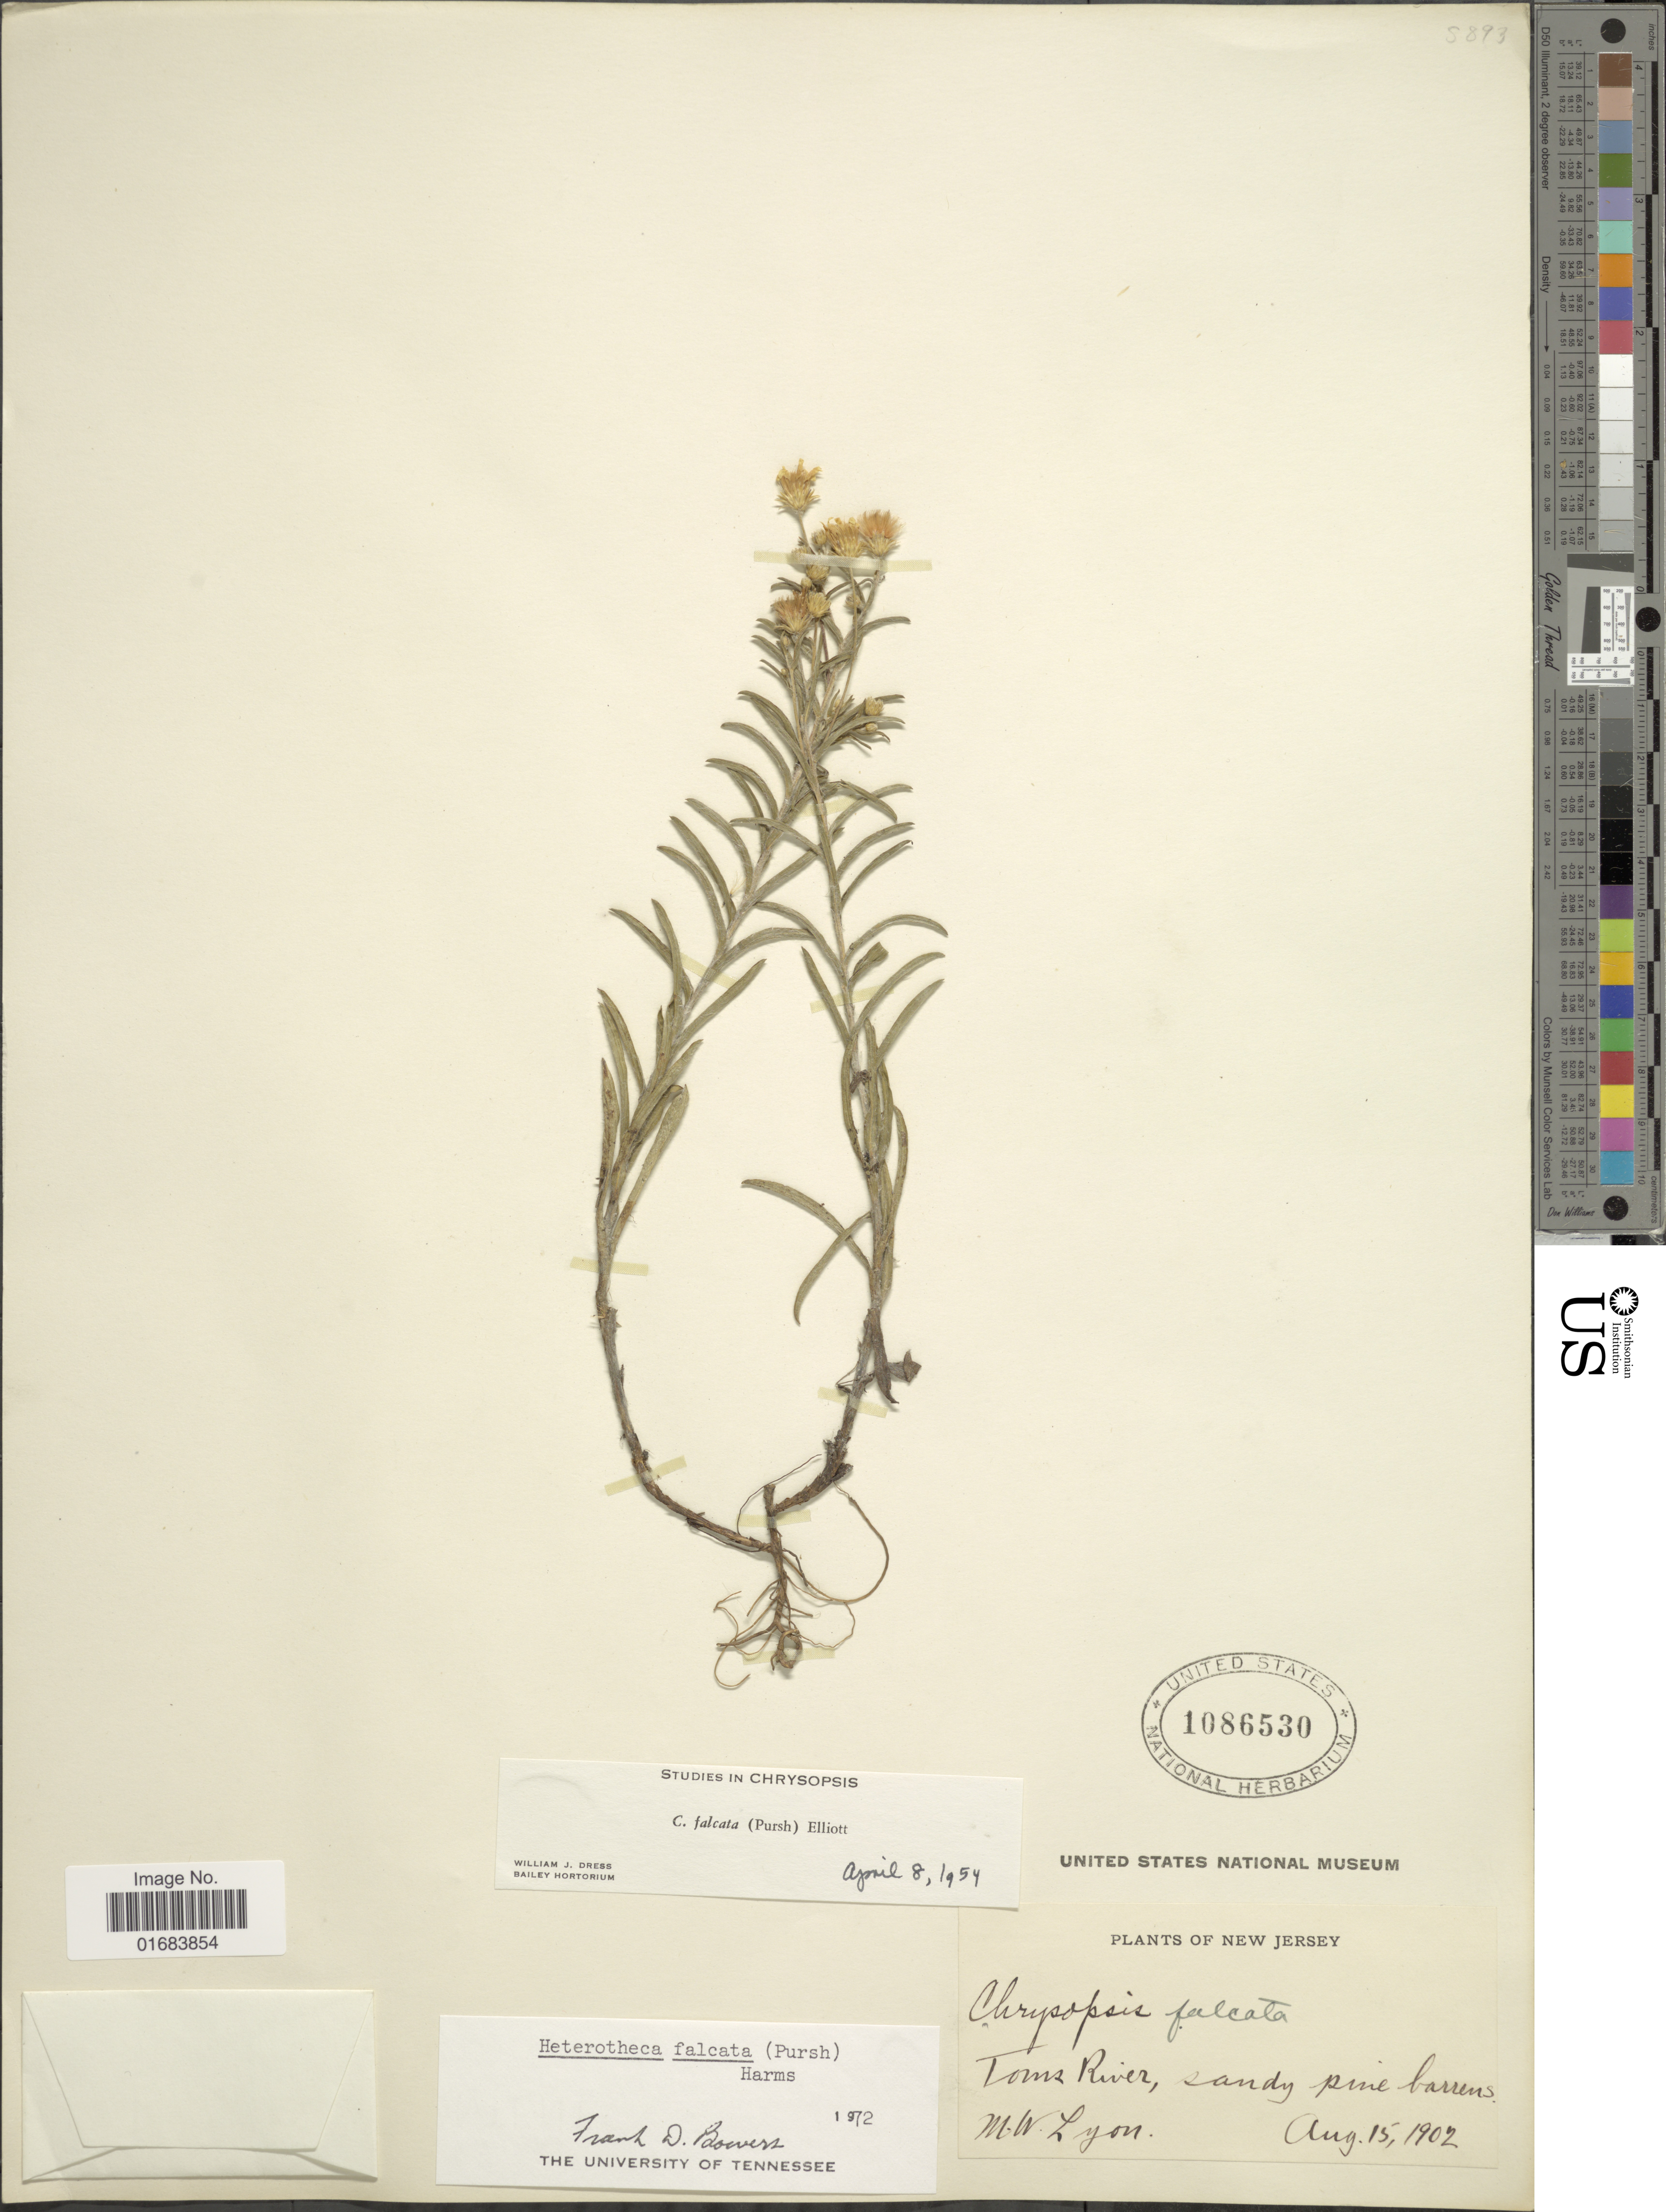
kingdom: Plantae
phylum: Tracheophyta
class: Magnoliopsida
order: Asterales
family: Asteraceae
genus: Pityopsis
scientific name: Pityopsis falcata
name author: (Pursh) Nutt.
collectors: M. W. Lyon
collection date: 1902-08-15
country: United States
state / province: New Jersey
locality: Toms River.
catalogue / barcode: US 1086530